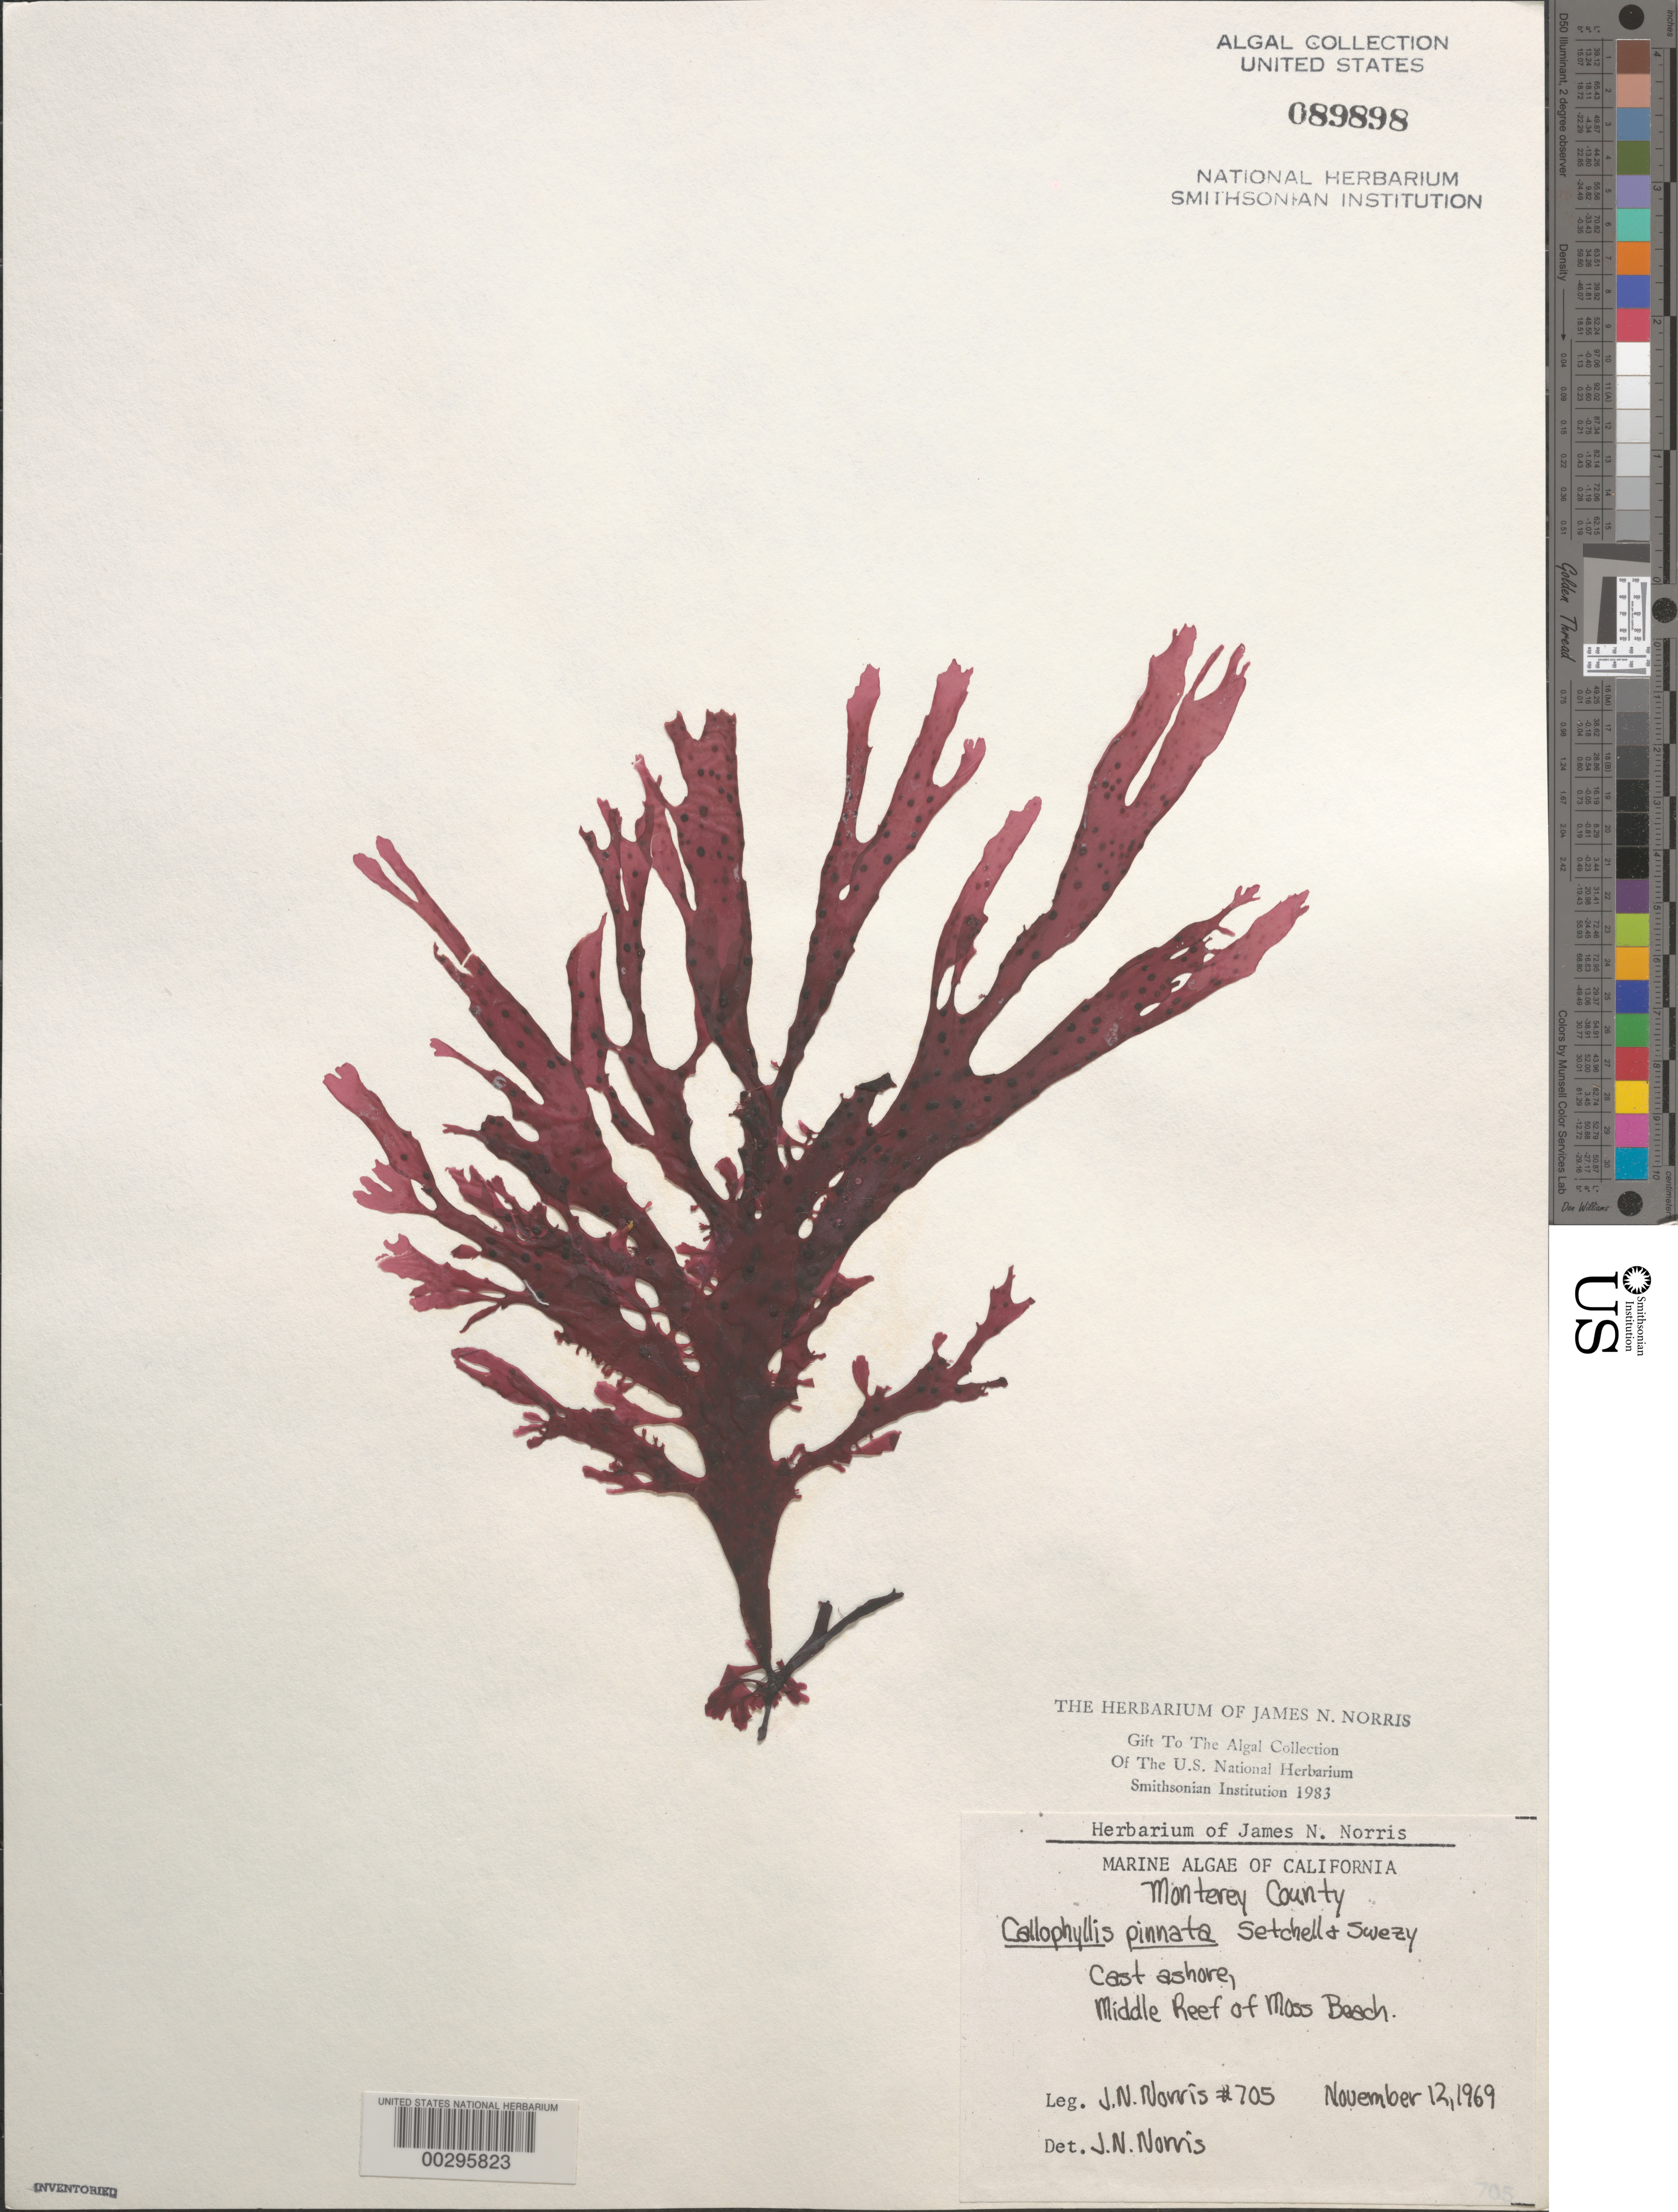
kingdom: Plantae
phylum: Rhodophyta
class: Florideophyceae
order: Gigartinales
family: Kallymeniaceae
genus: Callophyllis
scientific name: Callophyllis pinnata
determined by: Norris, James N.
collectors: J. N. Norris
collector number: JN-705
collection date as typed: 12 Nov 1969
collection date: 1969-11-12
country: United States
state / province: California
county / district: Monterey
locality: Middle Reef of Moss Beach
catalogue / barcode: US 89898